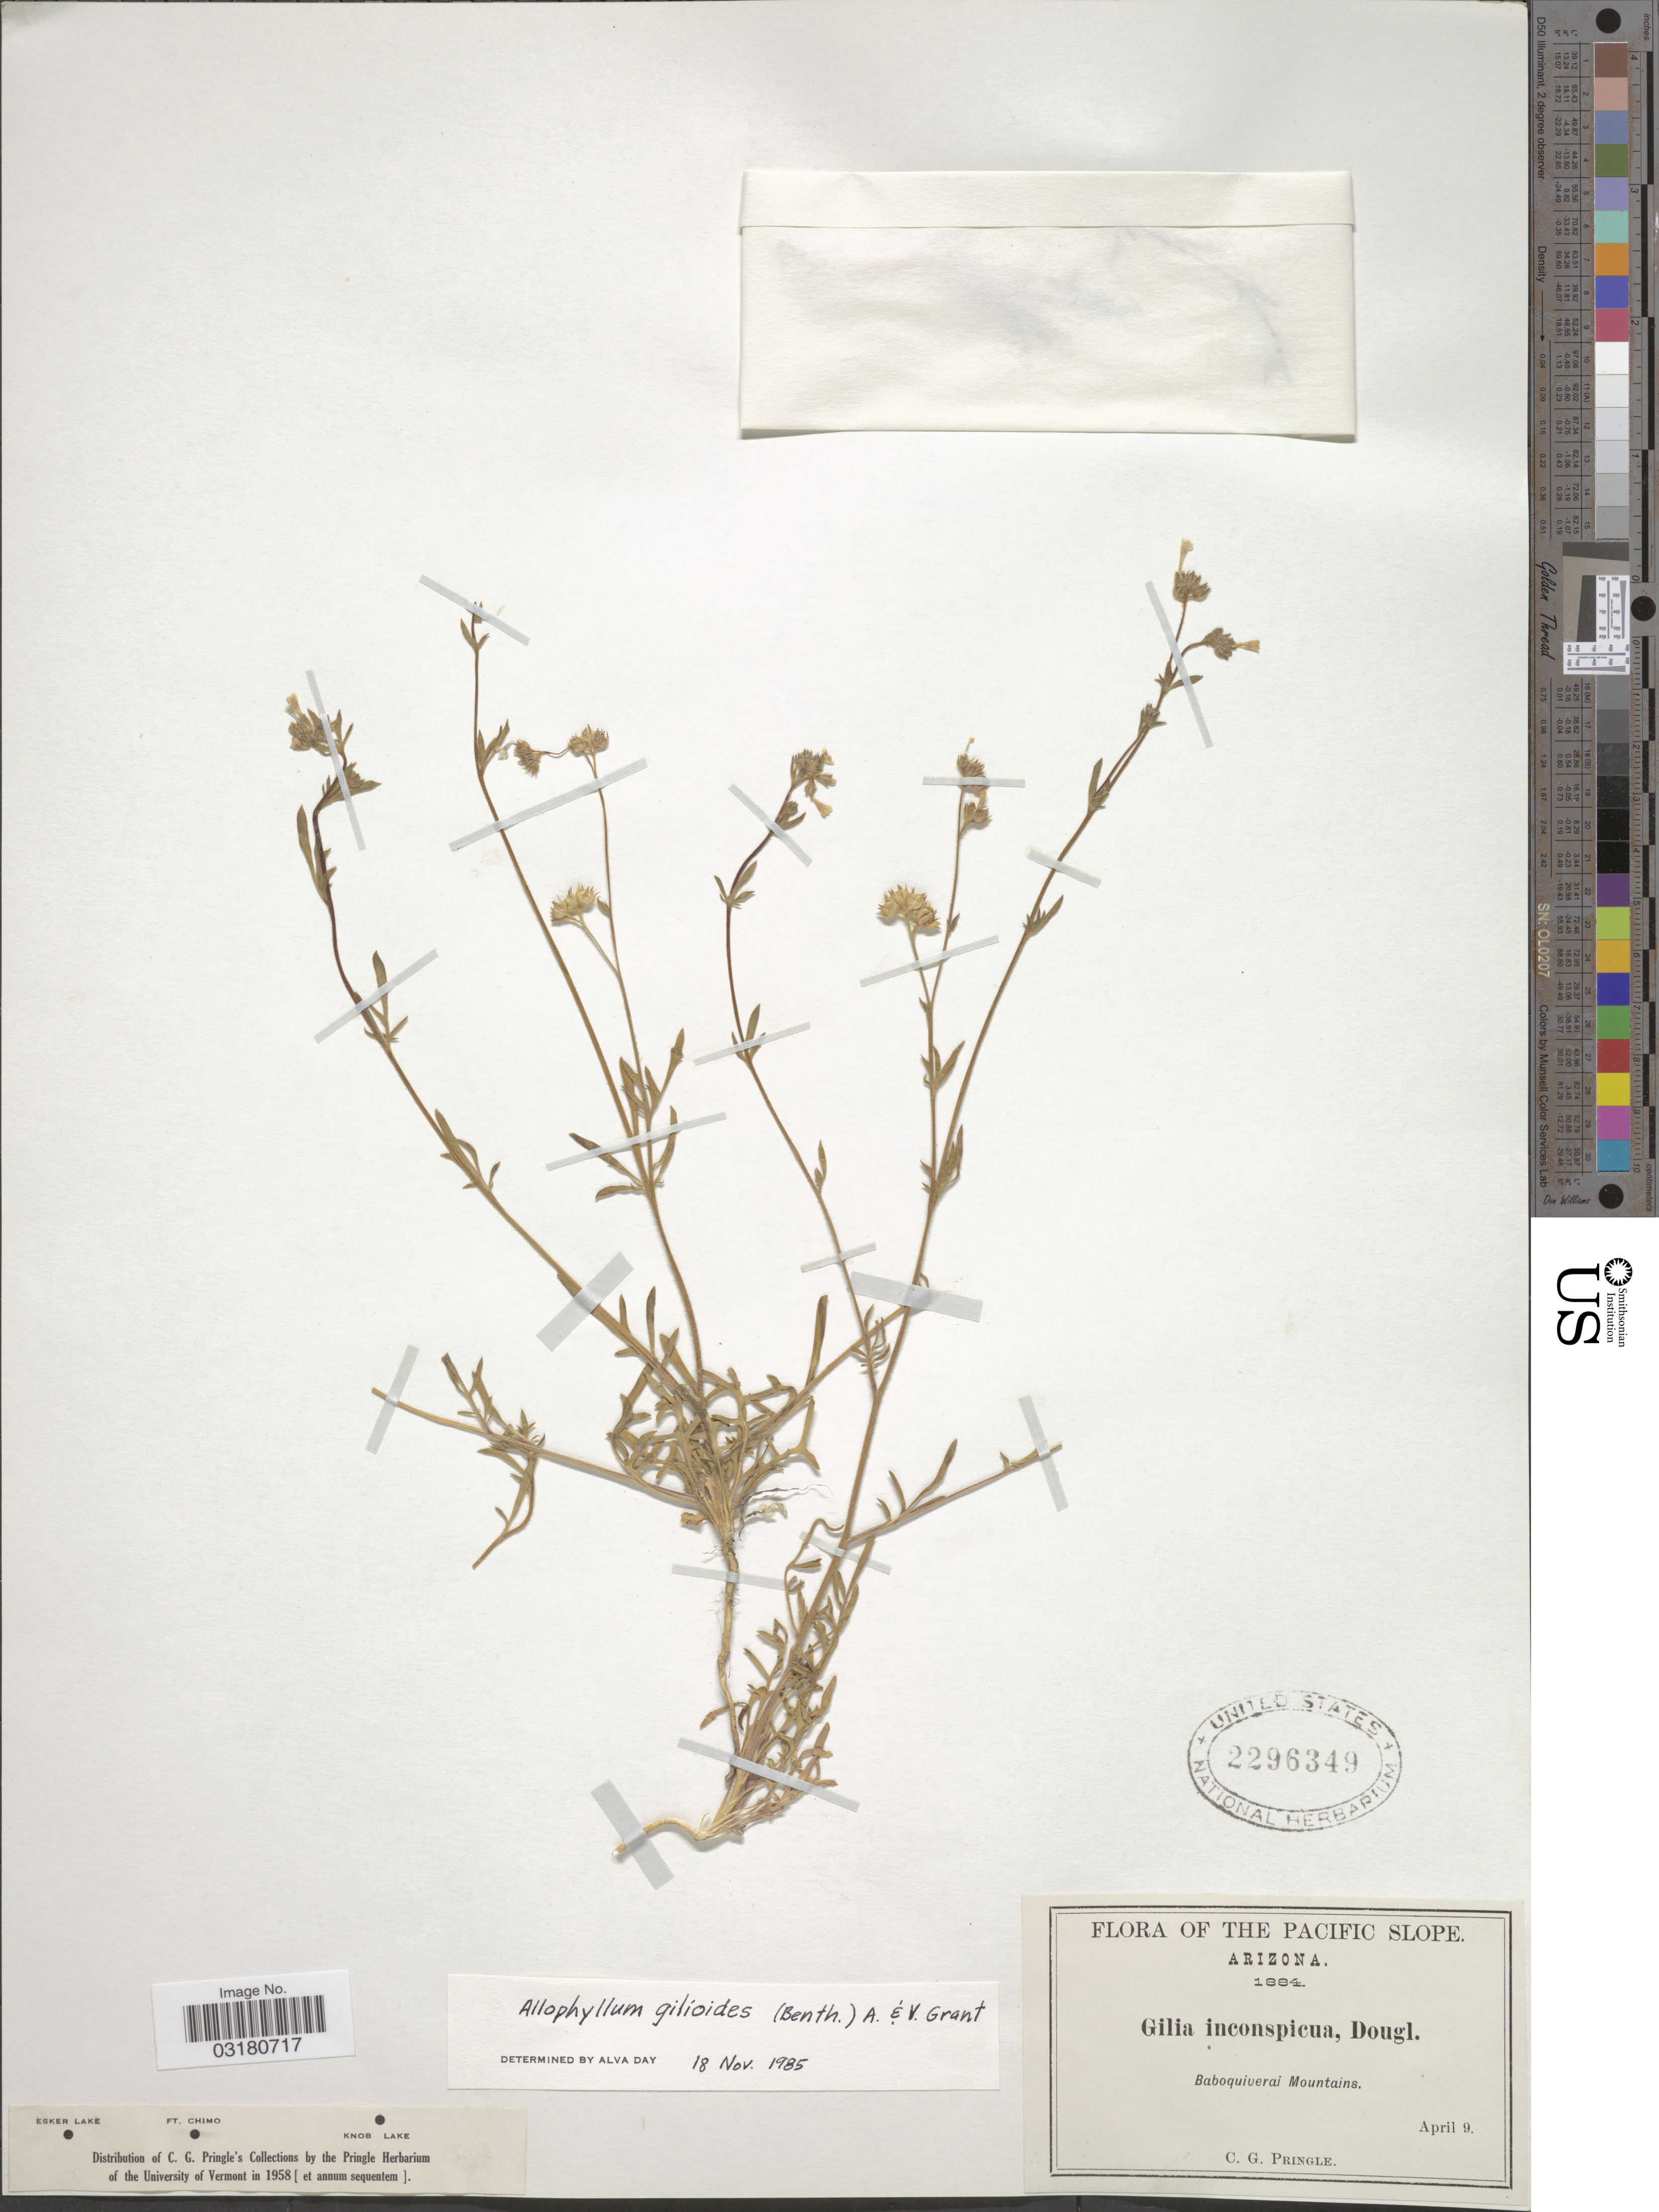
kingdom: Plantae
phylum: Tracheophyta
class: Magnoliopsida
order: Ericales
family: Polemoniaceae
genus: Allophyllum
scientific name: Allophyllum gilioides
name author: (Benth.) Benth.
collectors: C. G. Pringle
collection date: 1884-04-09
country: United States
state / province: Arizona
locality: Pacific Slope. Baboquiverai Mountains.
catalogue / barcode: US 2296349